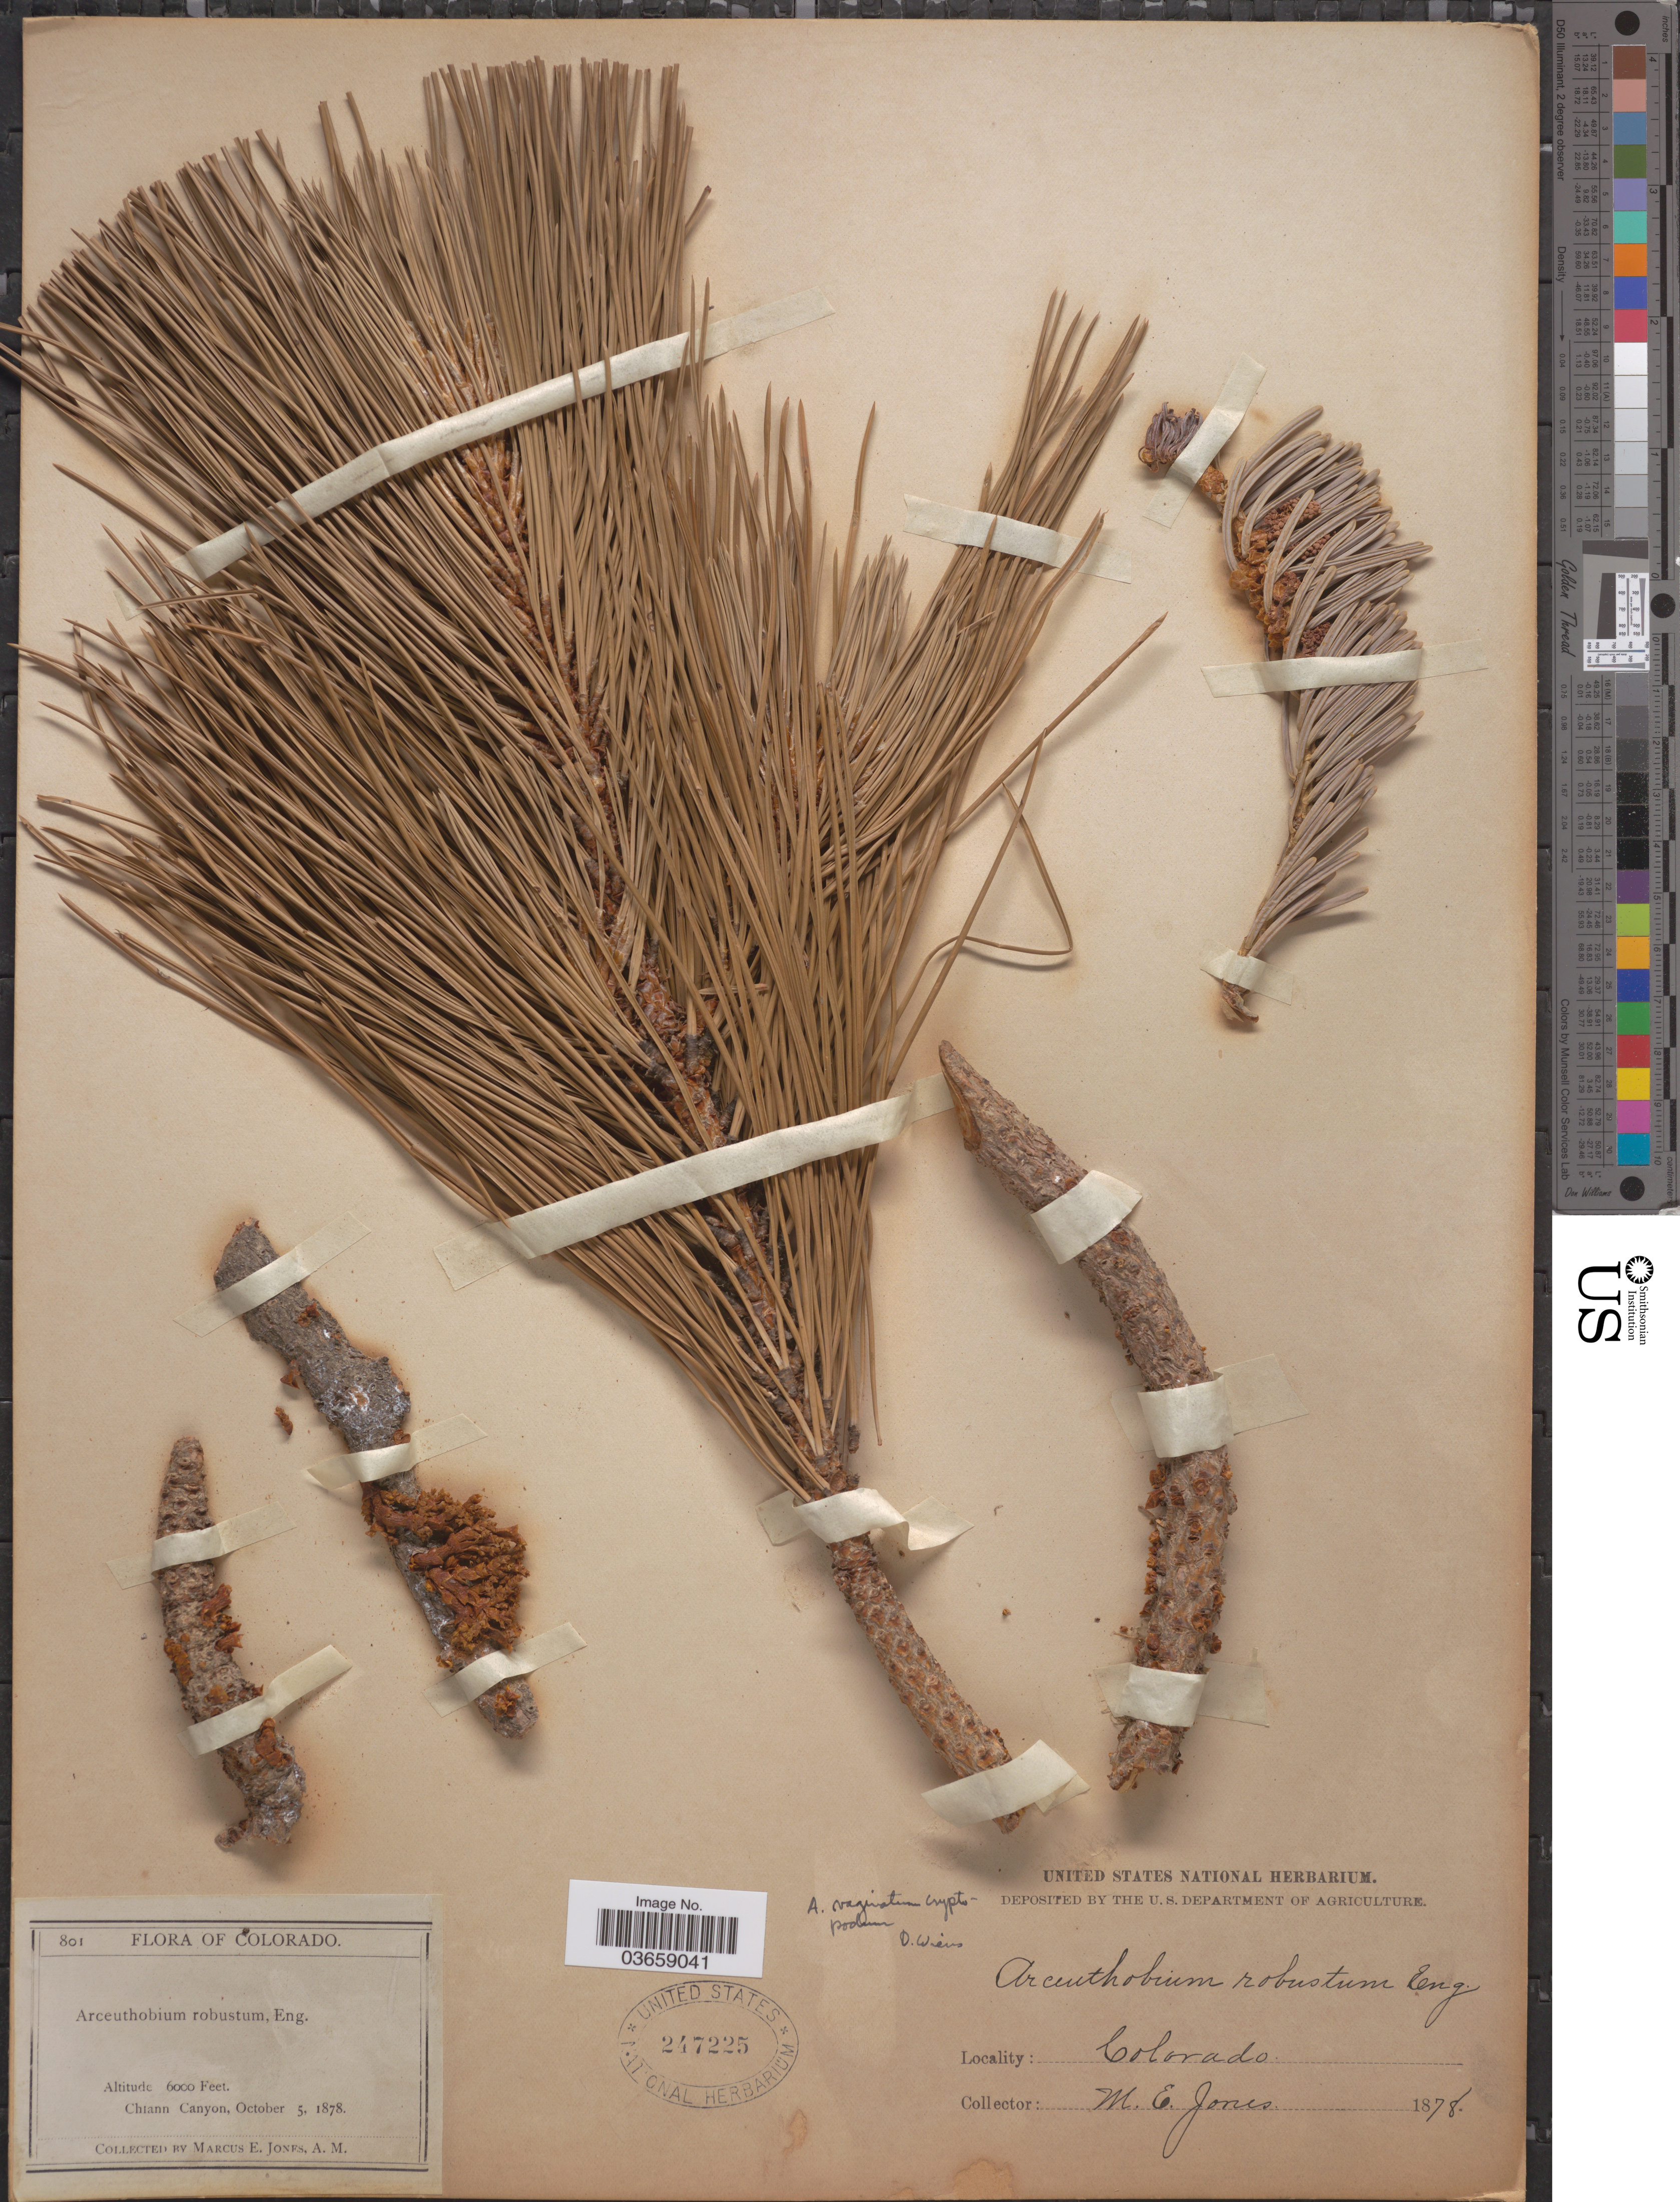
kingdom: Plantae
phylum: Tracheophyta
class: Magnoliopsida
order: Santalales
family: Viscaceae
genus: Arceuthobium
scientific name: Arceuthobium vaginatum f. cryptopodum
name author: (Engelm.) L.S. Gill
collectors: M. E. Jones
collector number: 801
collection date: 1878-10-05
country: United States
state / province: Colorado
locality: Chiann Canyon.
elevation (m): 1829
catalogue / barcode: US 247225